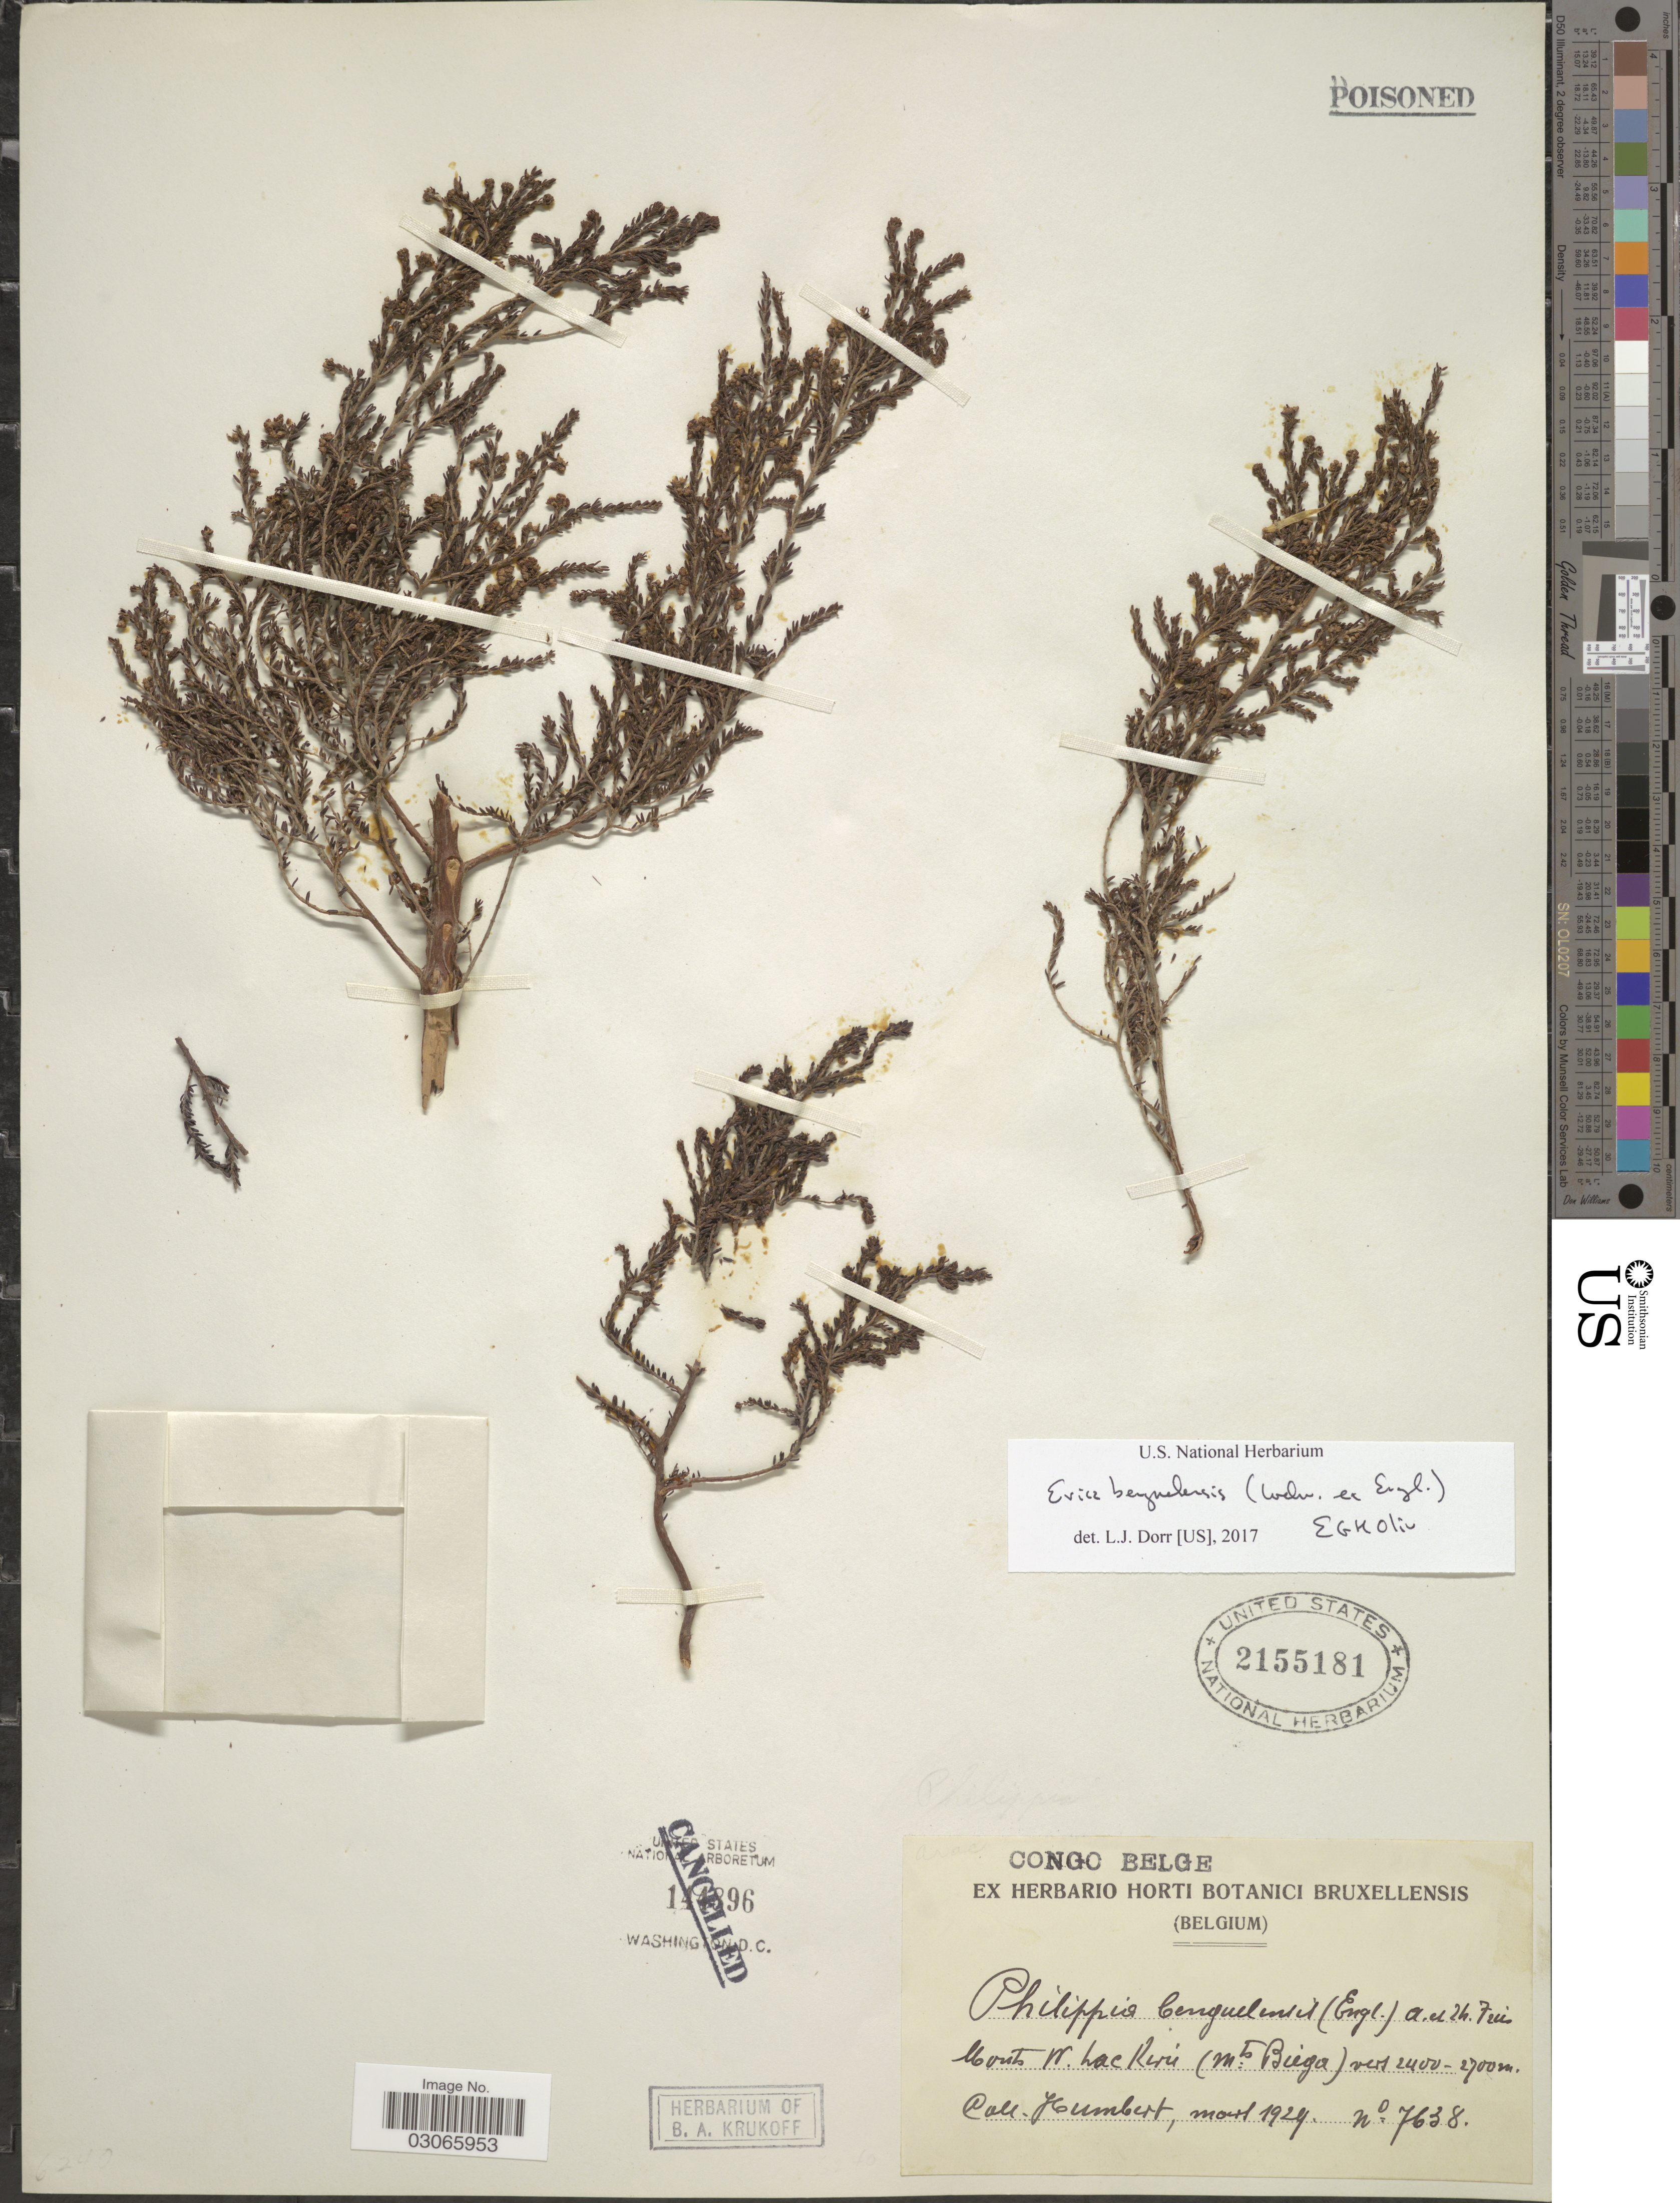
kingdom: Plantae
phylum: Tracheophyta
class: Magnoliopsida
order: Ericales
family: Ericaceae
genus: Erica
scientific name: Erica benguelensis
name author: (Welw. ex Engl.) E.G.H. Oliv.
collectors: -- Humbert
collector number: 7638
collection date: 1929-03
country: Congo, Democratic Republic of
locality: Congo Belge. Monts W. Lac Kivu (Mts Biega).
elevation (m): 2400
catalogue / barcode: US 2155181